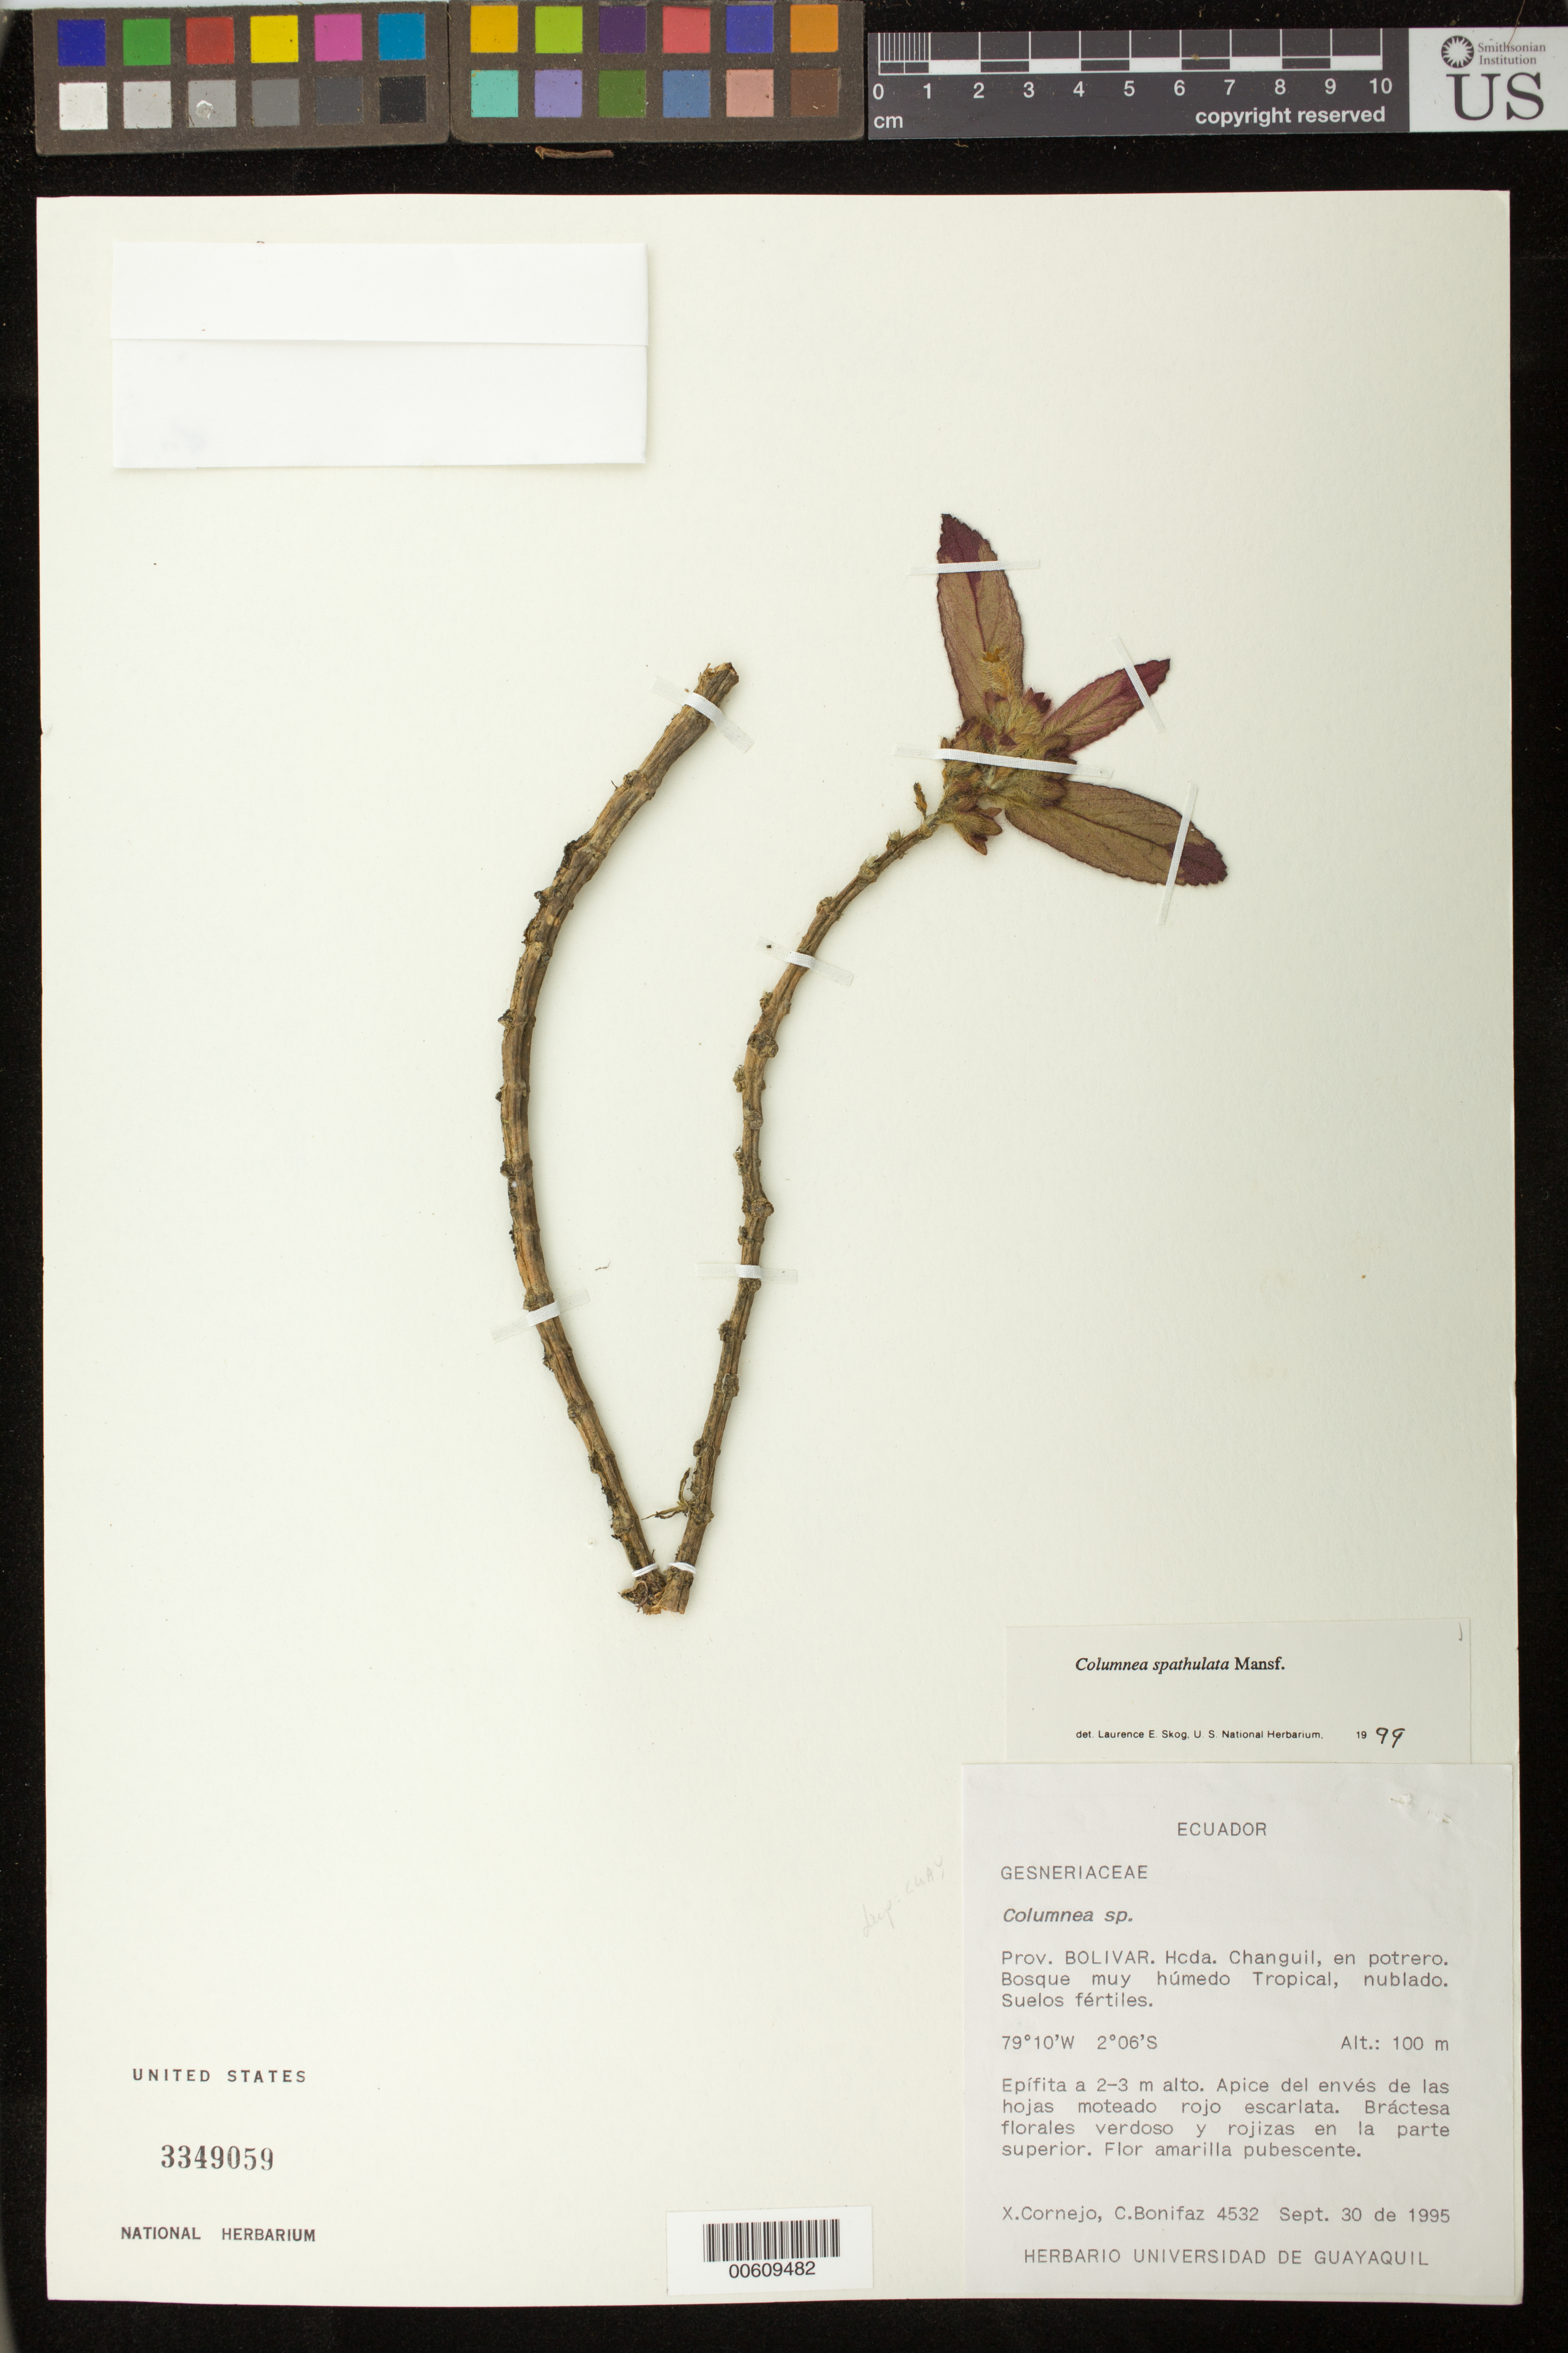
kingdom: Plantae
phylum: Tracheophyta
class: Magnoliopsida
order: Lamiales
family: Gesneriaceae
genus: Columnea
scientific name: Columnea spathulata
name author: Mansf.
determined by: Skog, Laurence E.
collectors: X. F. Cornejo & C. Bonifaz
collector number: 4532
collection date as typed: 30 Sep 1995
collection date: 1995-09-30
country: Ecuador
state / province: Bolivar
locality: Hcda. Changuil, en potrero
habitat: Bosque muy húmedo tropical, nublado; suelos fértiles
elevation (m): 100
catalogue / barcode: US 3349059